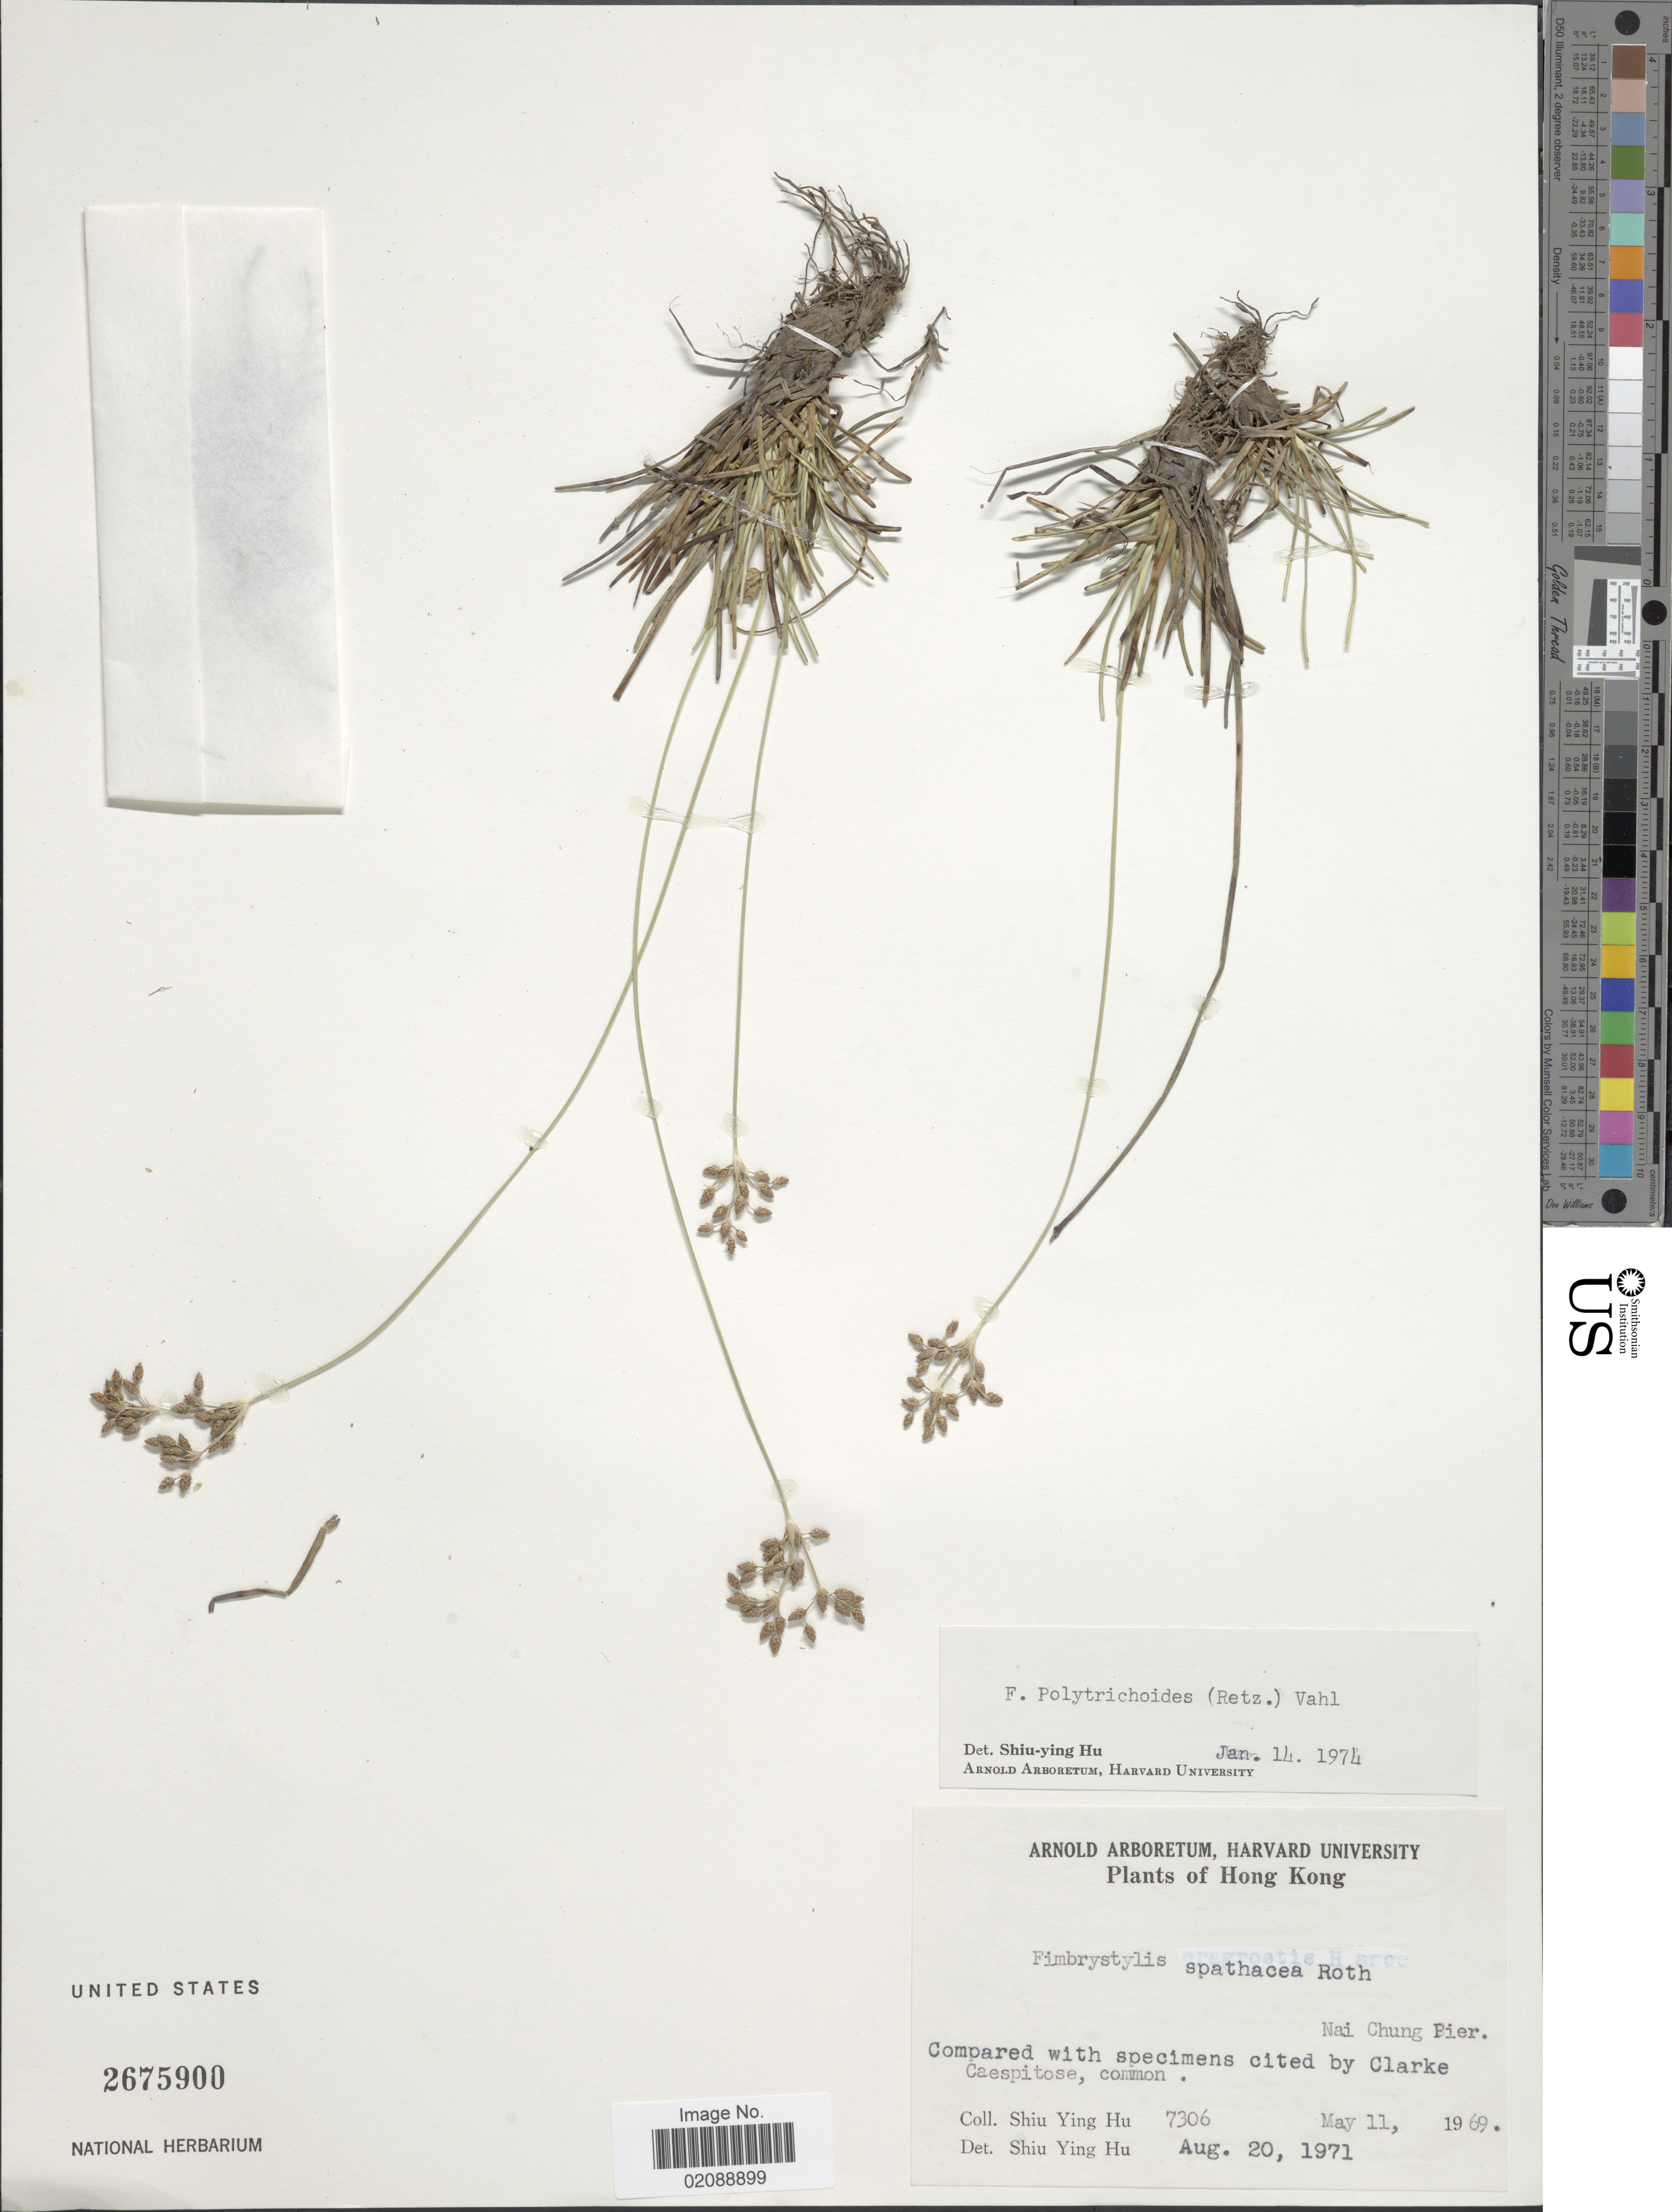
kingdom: Plantae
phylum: Tracheophyta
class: Liliopsida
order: Poales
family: Cyperaceae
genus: Fimbristylis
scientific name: Fimbristylis cymosa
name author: R. Br.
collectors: S. Y. Hu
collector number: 7306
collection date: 1969-05-11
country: China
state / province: Hong Kong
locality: Nai Chung Pier.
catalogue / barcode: US 2675900